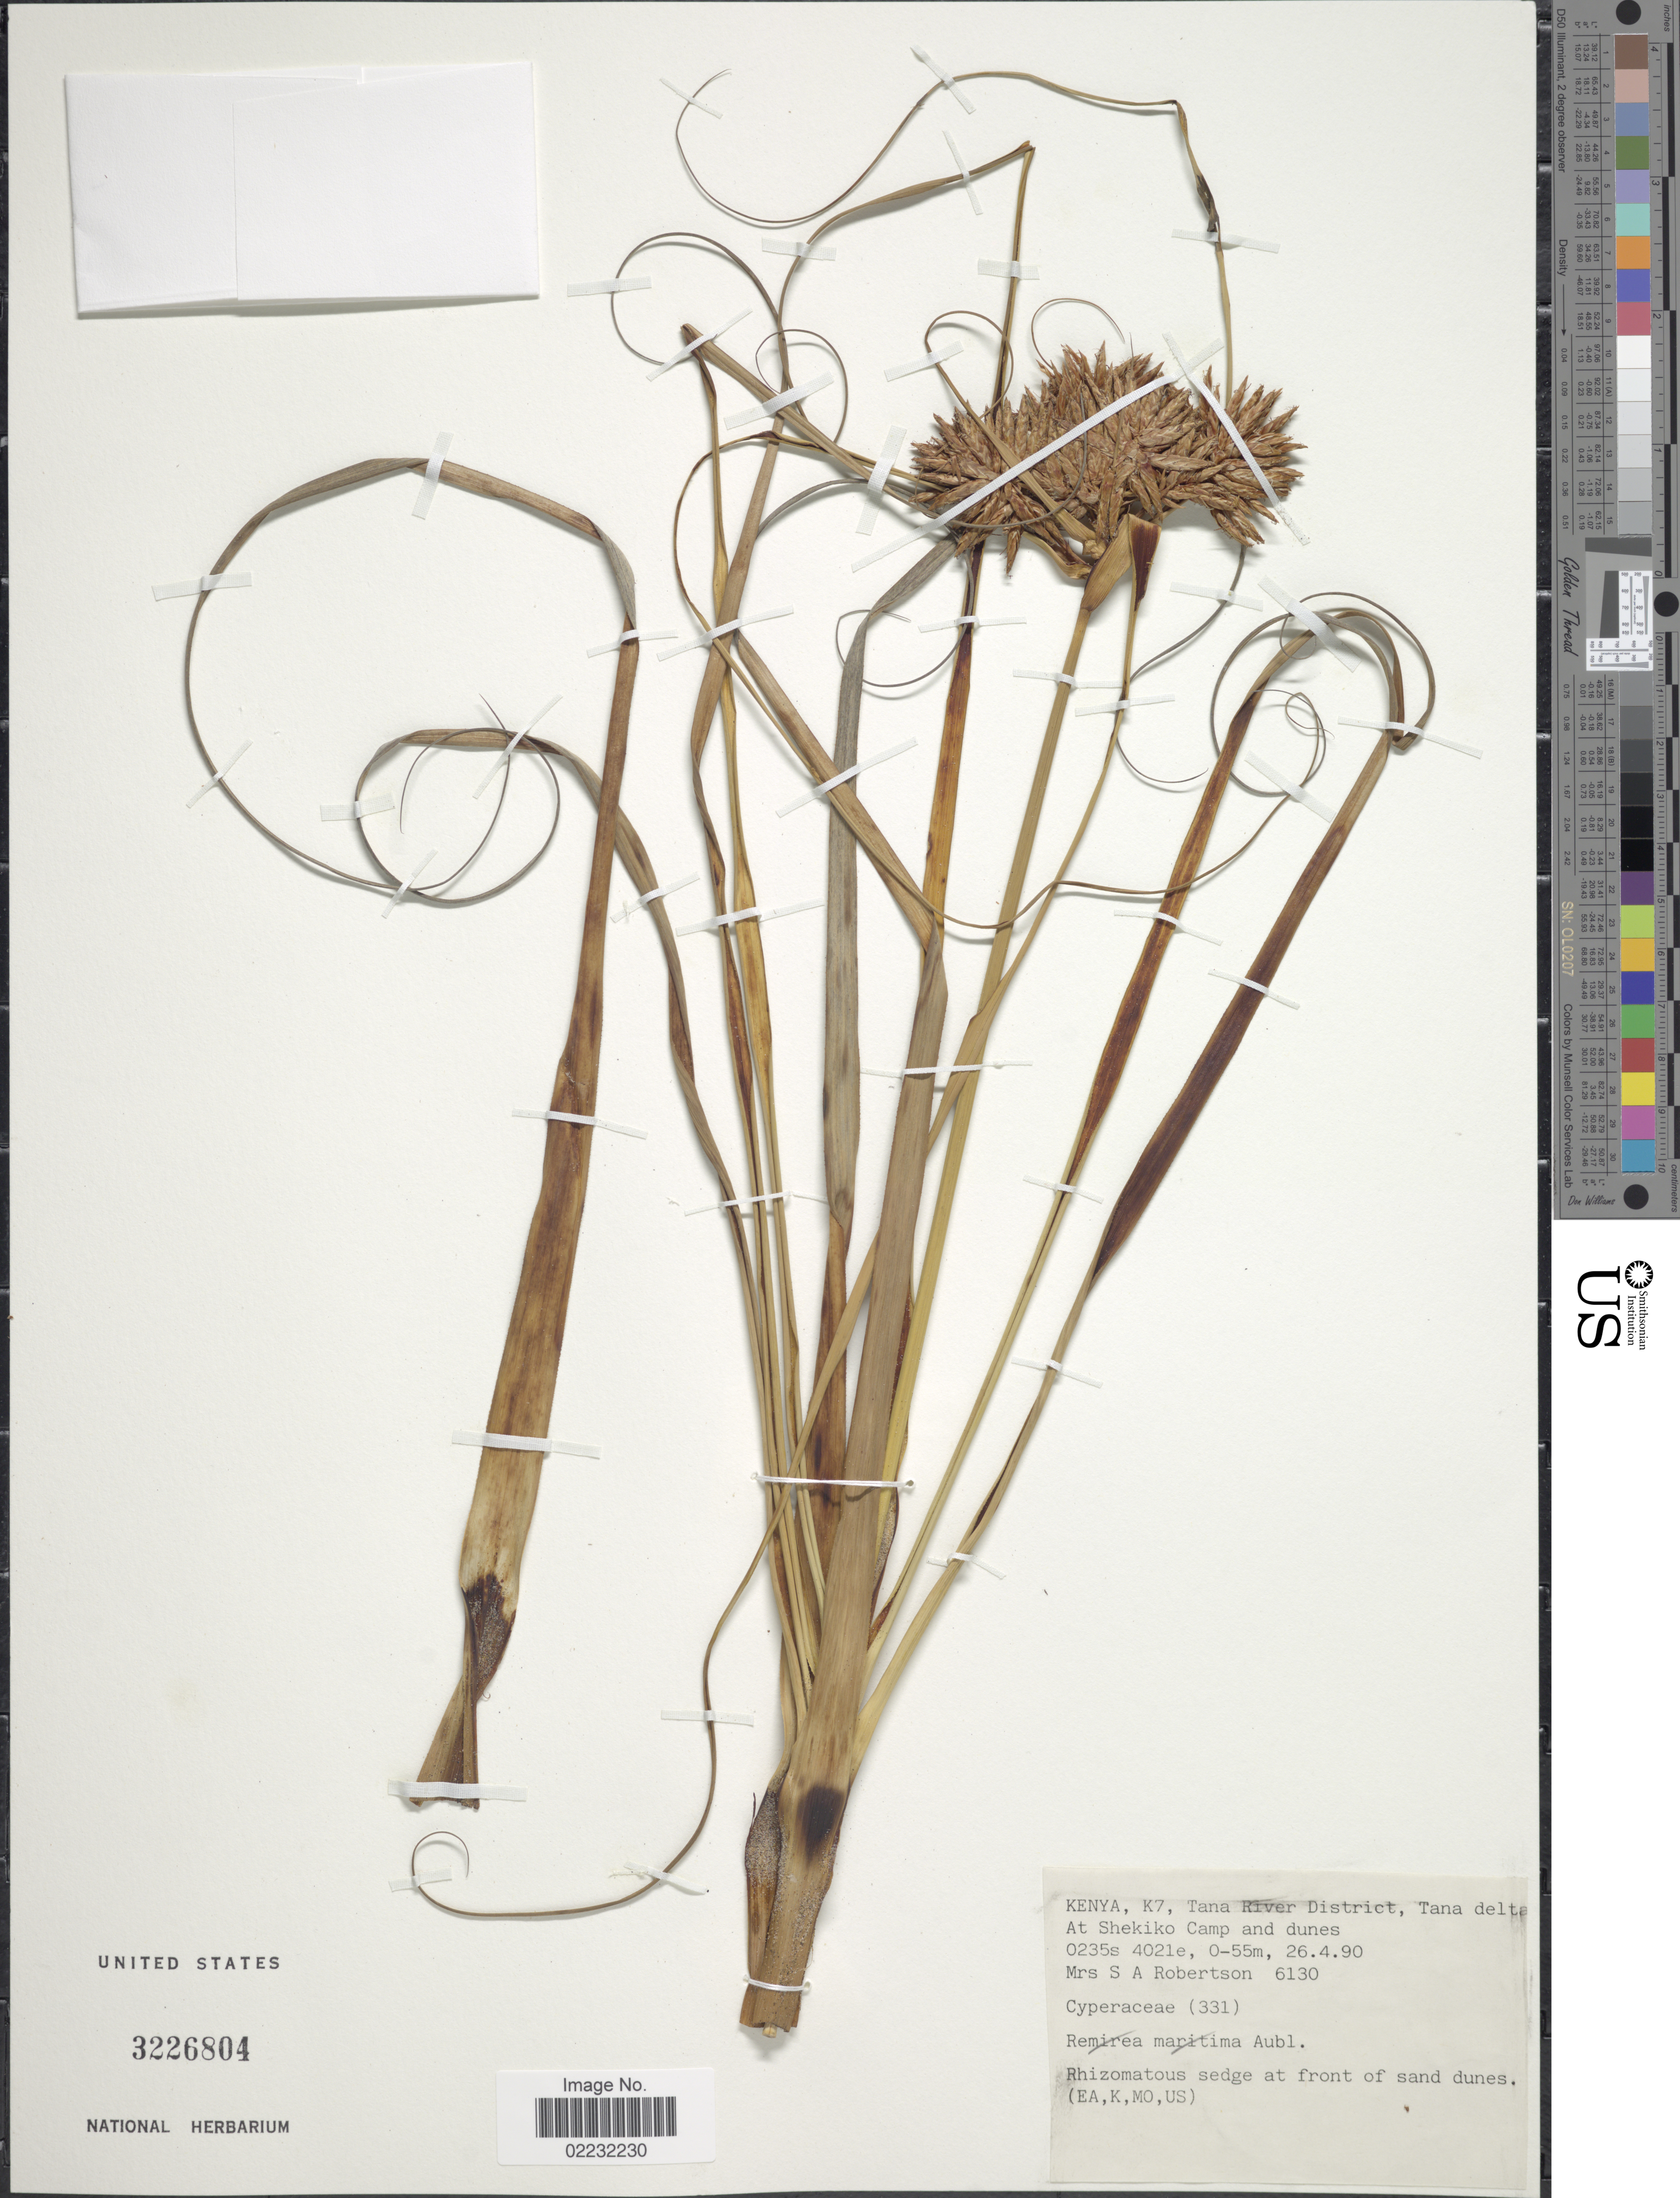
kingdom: Plantae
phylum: Tracheophyta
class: Liliopsida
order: Poales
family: Cyperaceae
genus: Cyperus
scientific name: Cyperus sp.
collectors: S. Robertson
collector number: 6130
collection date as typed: Transcribed d/m/y: 26/4/90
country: Kenya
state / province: Tana River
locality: K7, Tana River District, Tana delta at Shekiko Camp and dunes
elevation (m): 0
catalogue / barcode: US 3226804